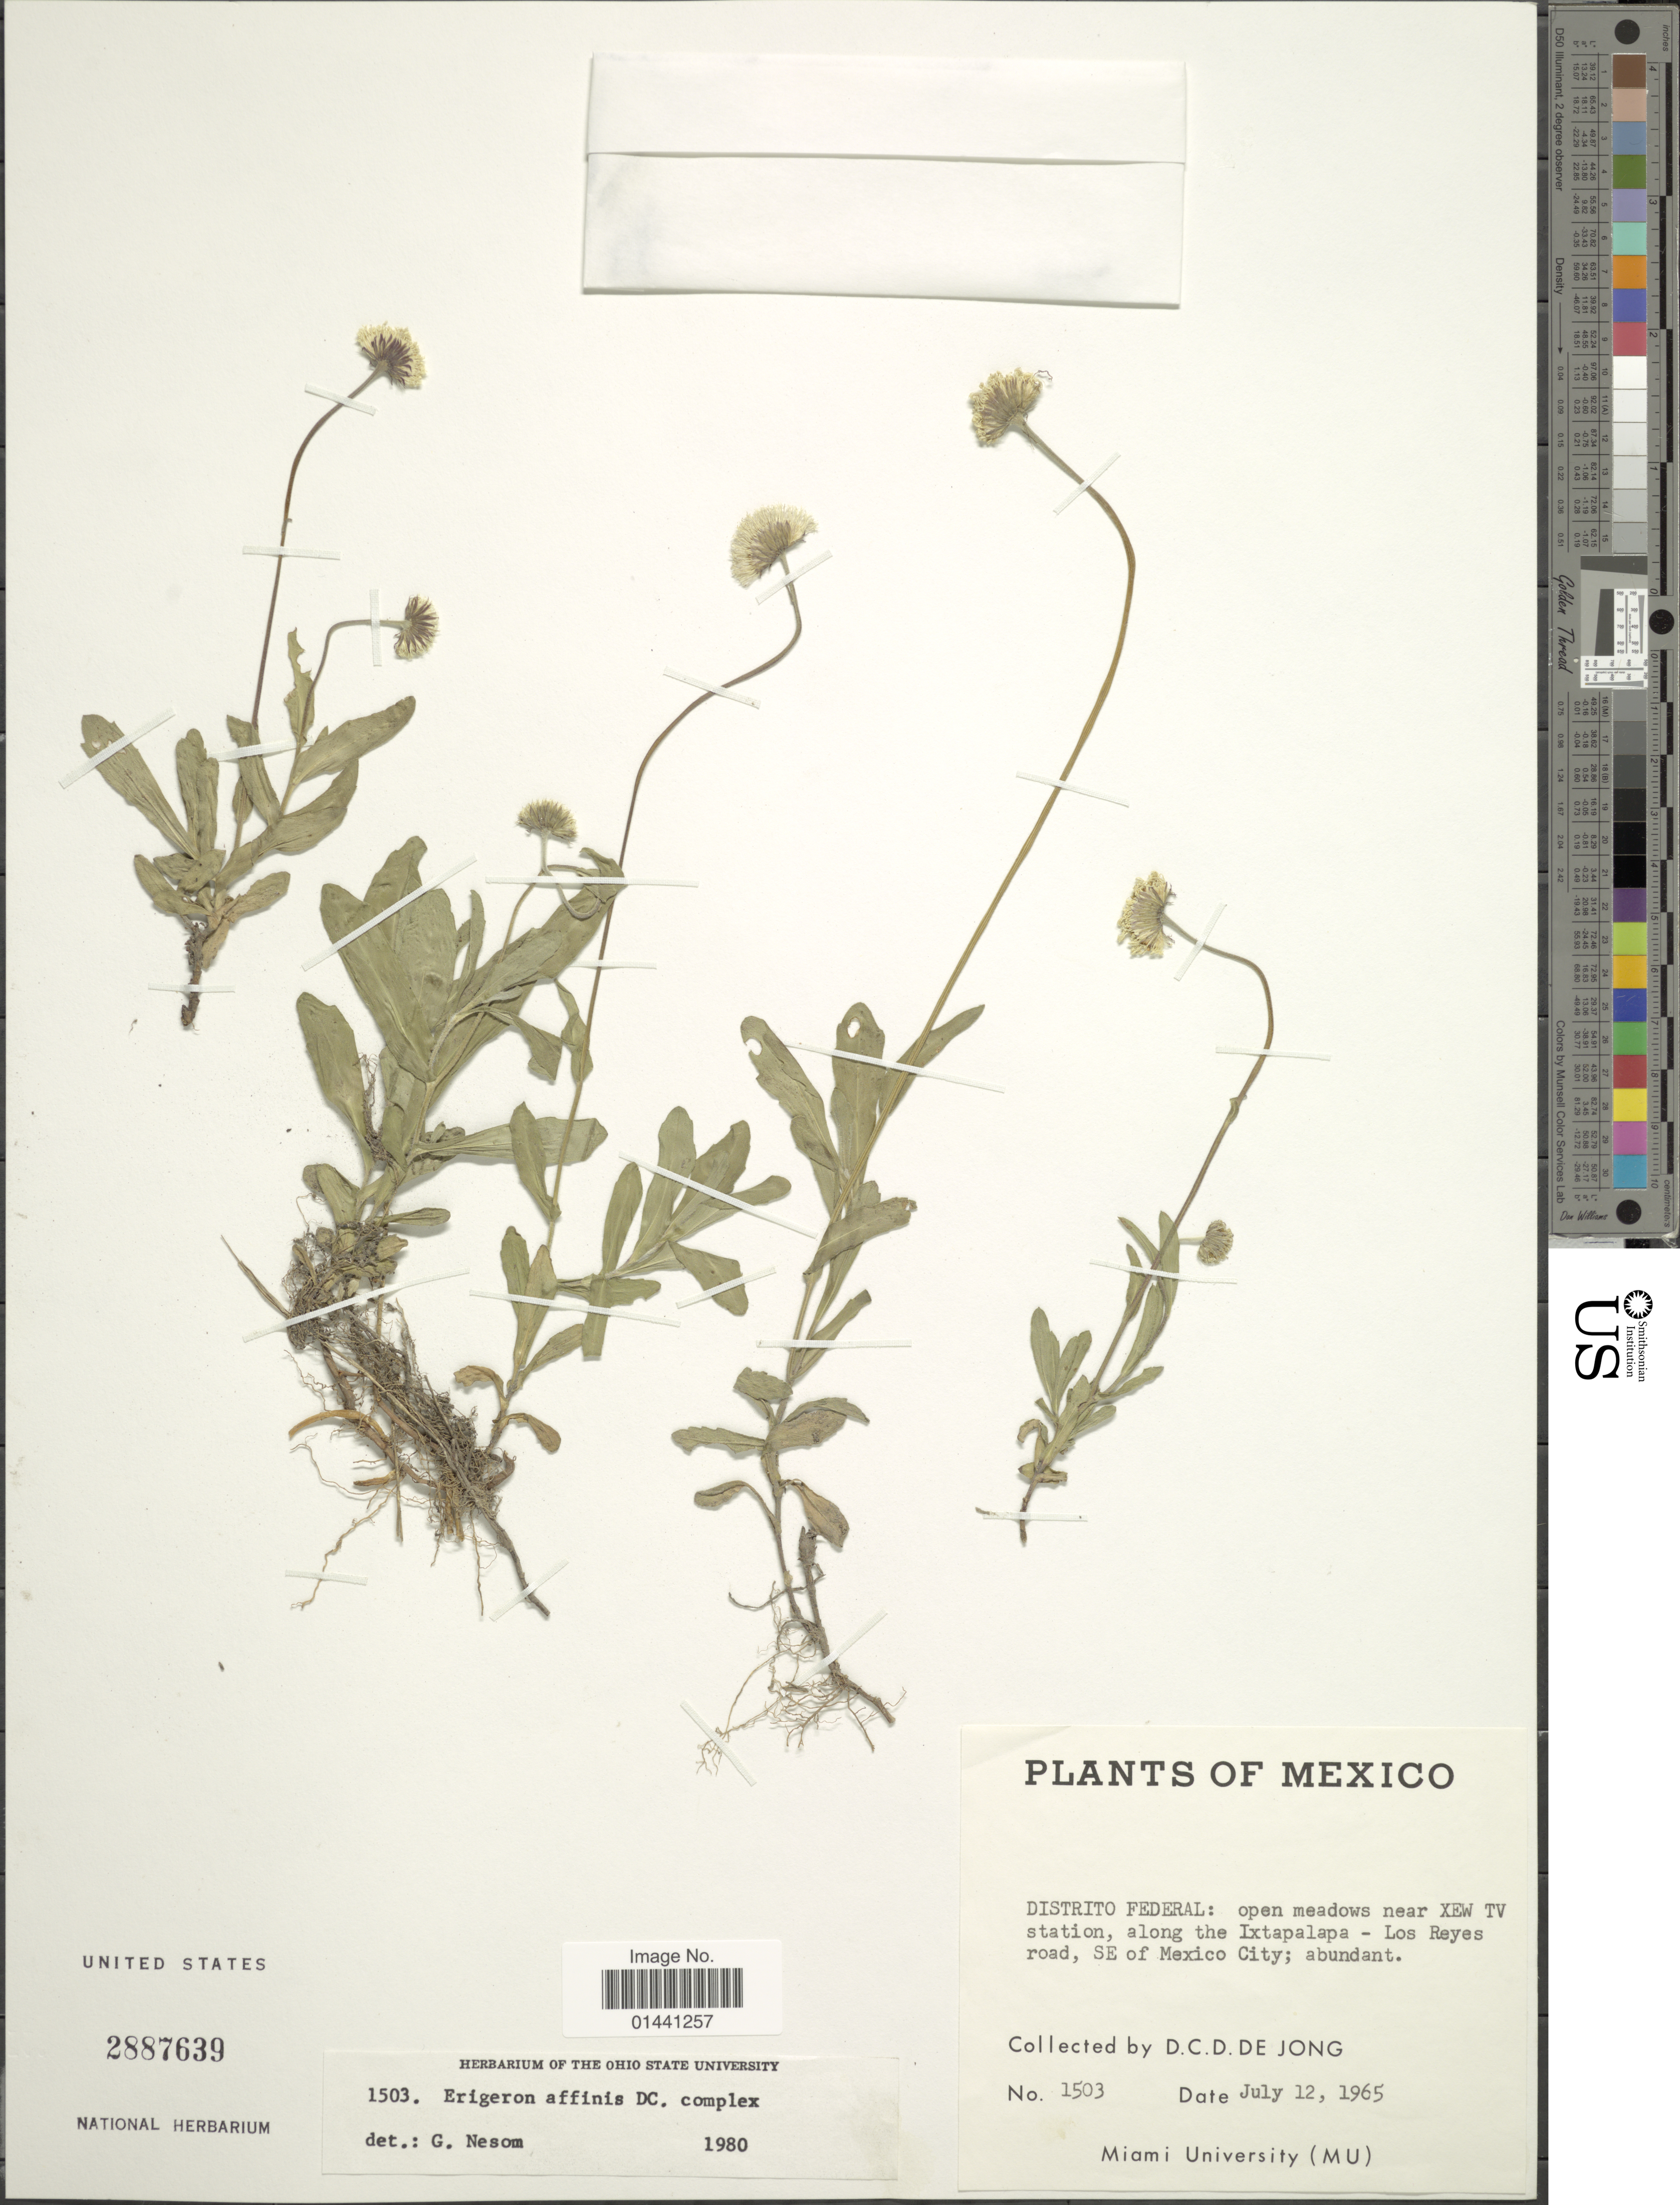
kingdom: Plantae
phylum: Tracheophyta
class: Magnoliopsida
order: Asterales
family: Asteraceae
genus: Erigeron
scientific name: Erigeron affinis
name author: V.M. Badillo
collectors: D. De Jong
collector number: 1503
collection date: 1965-07-12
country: Mexico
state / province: Distrito Federal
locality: Open meadows near XEW TV Station, along the Ixtapalapa, Los Reyes road, SE of Mexico City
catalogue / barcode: US 2887639